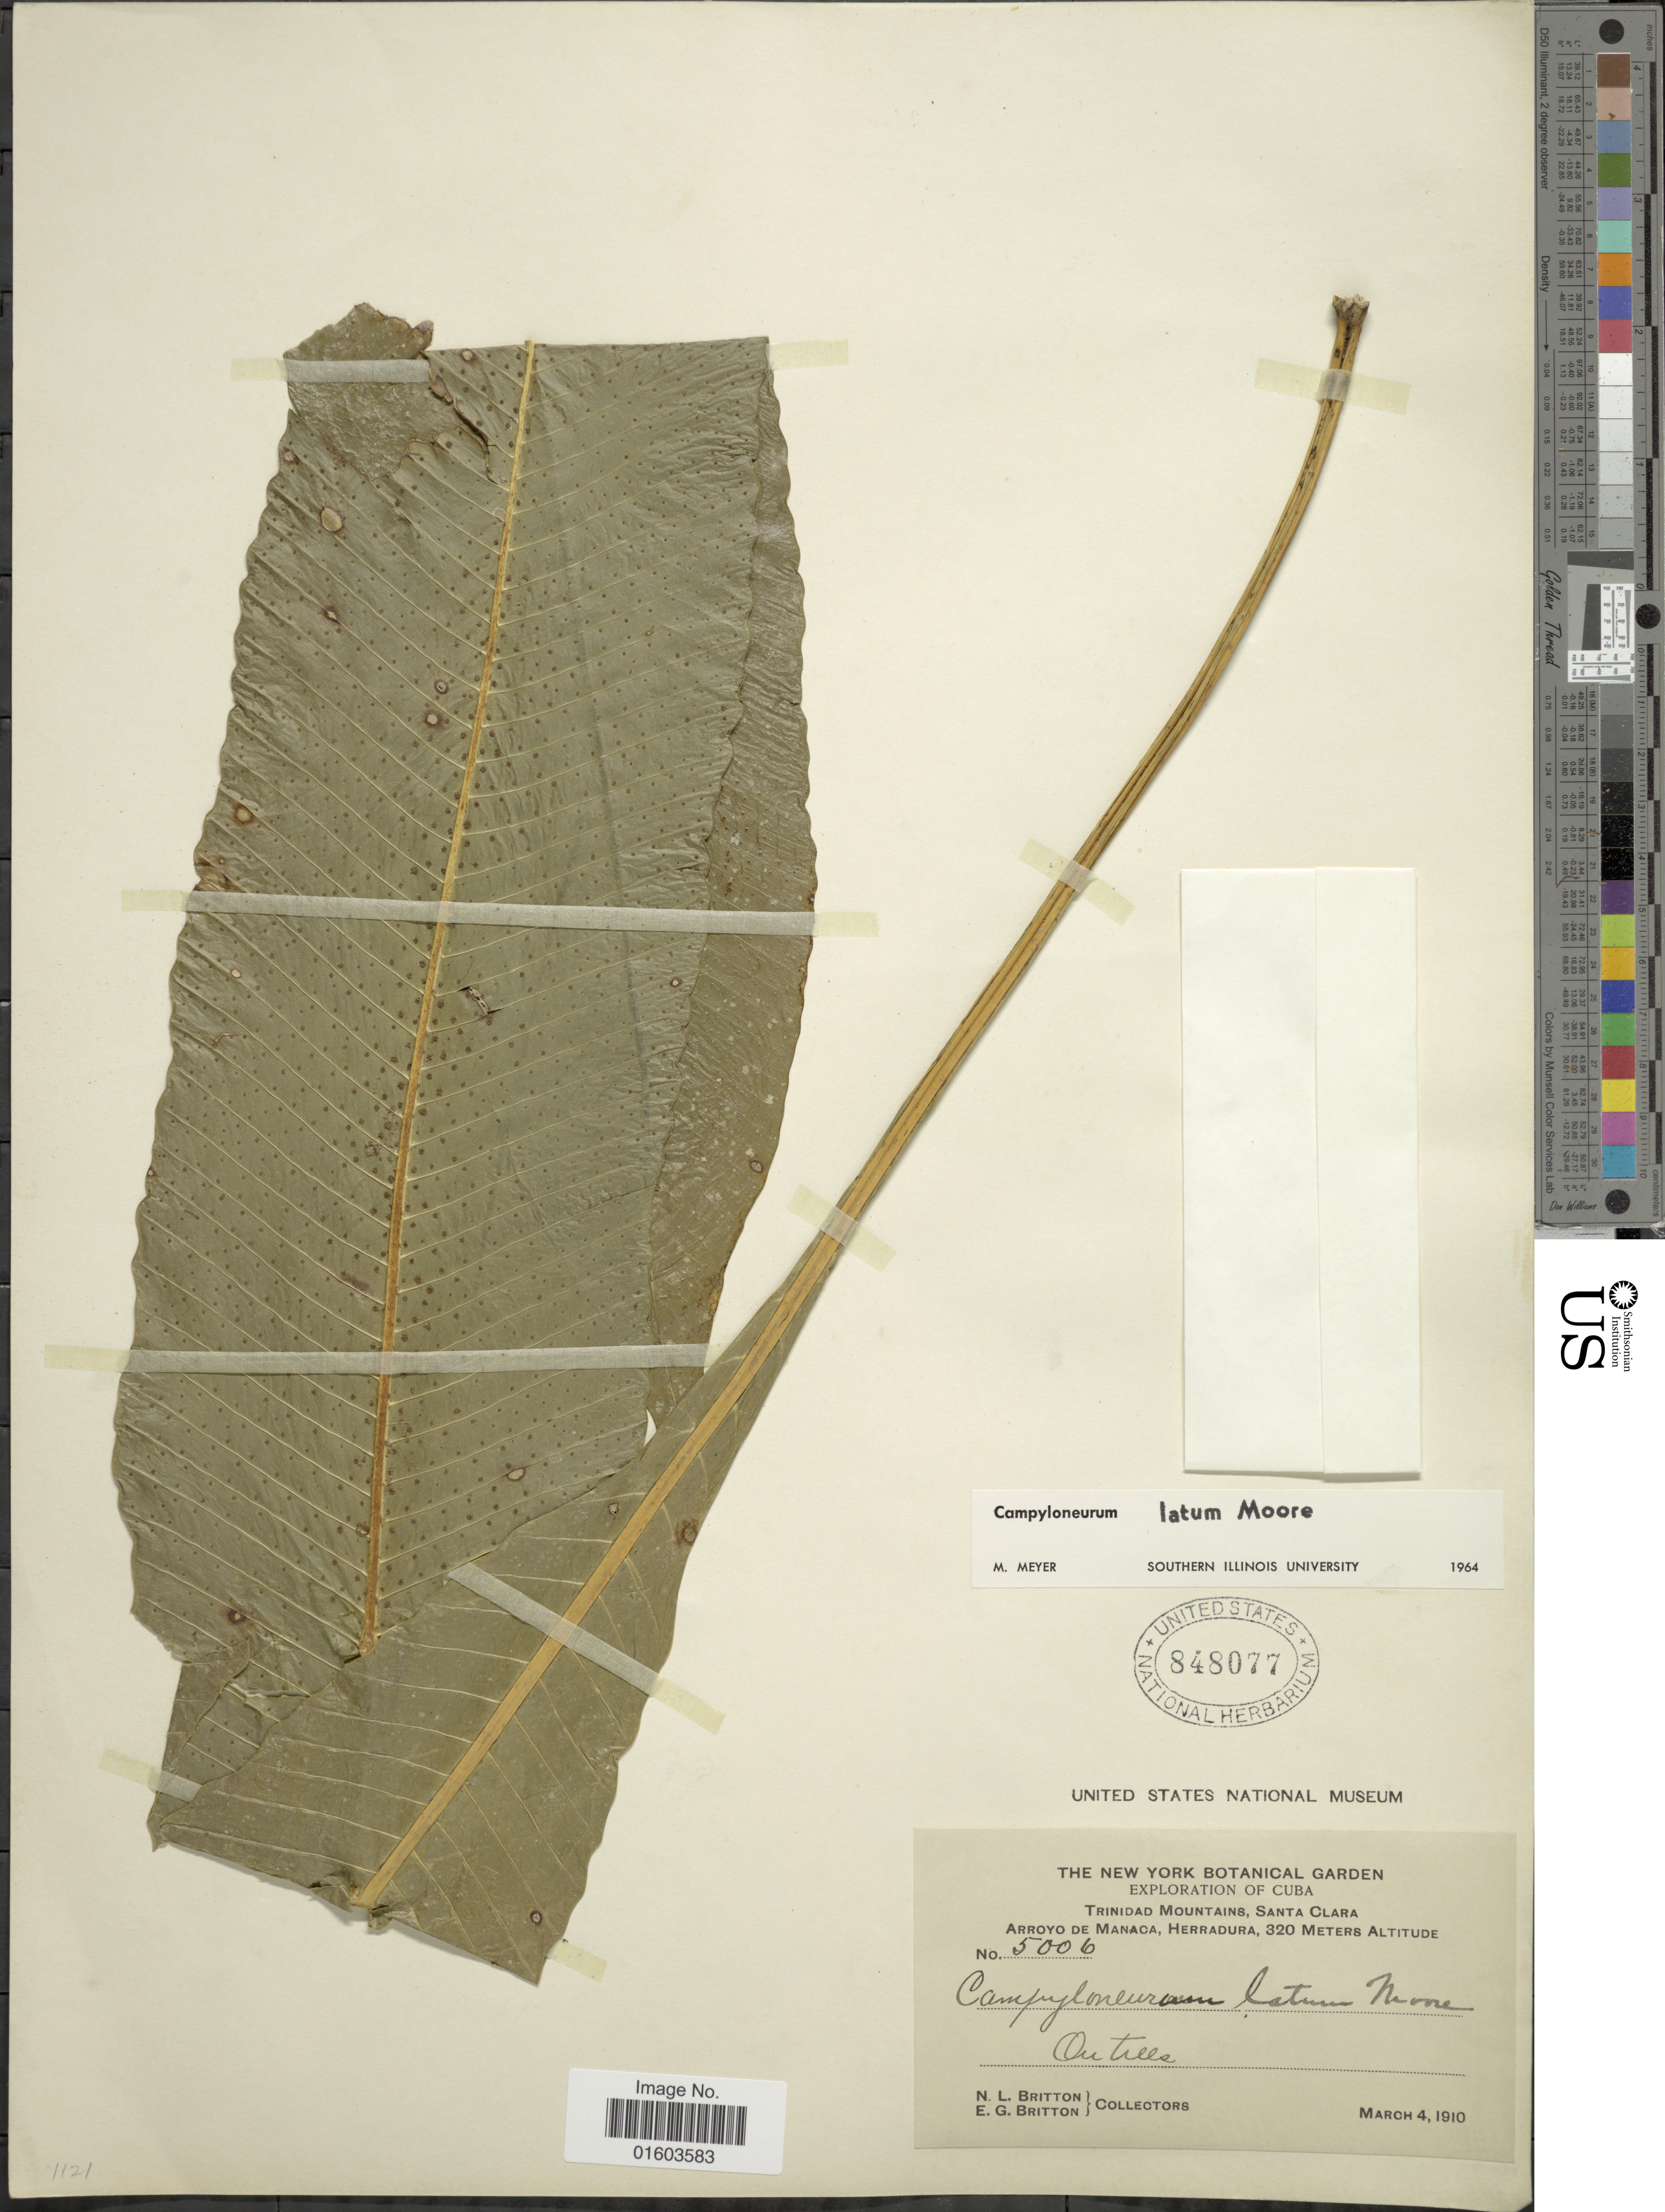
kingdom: Plantae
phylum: Tracheophyta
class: Polypodiopsida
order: Polypodiales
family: Polypodiaceae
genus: Campyloneurum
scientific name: Campyloneurum latum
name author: T. Moore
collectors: N. Britton & E. G. Britton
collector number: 5006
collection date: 1910-03-04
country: Cuba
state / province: Las Villas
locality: Trinidad Mountains, Santa Clara, Arroyo de Manaca, Herradura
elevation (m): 320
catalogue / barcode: US 848077